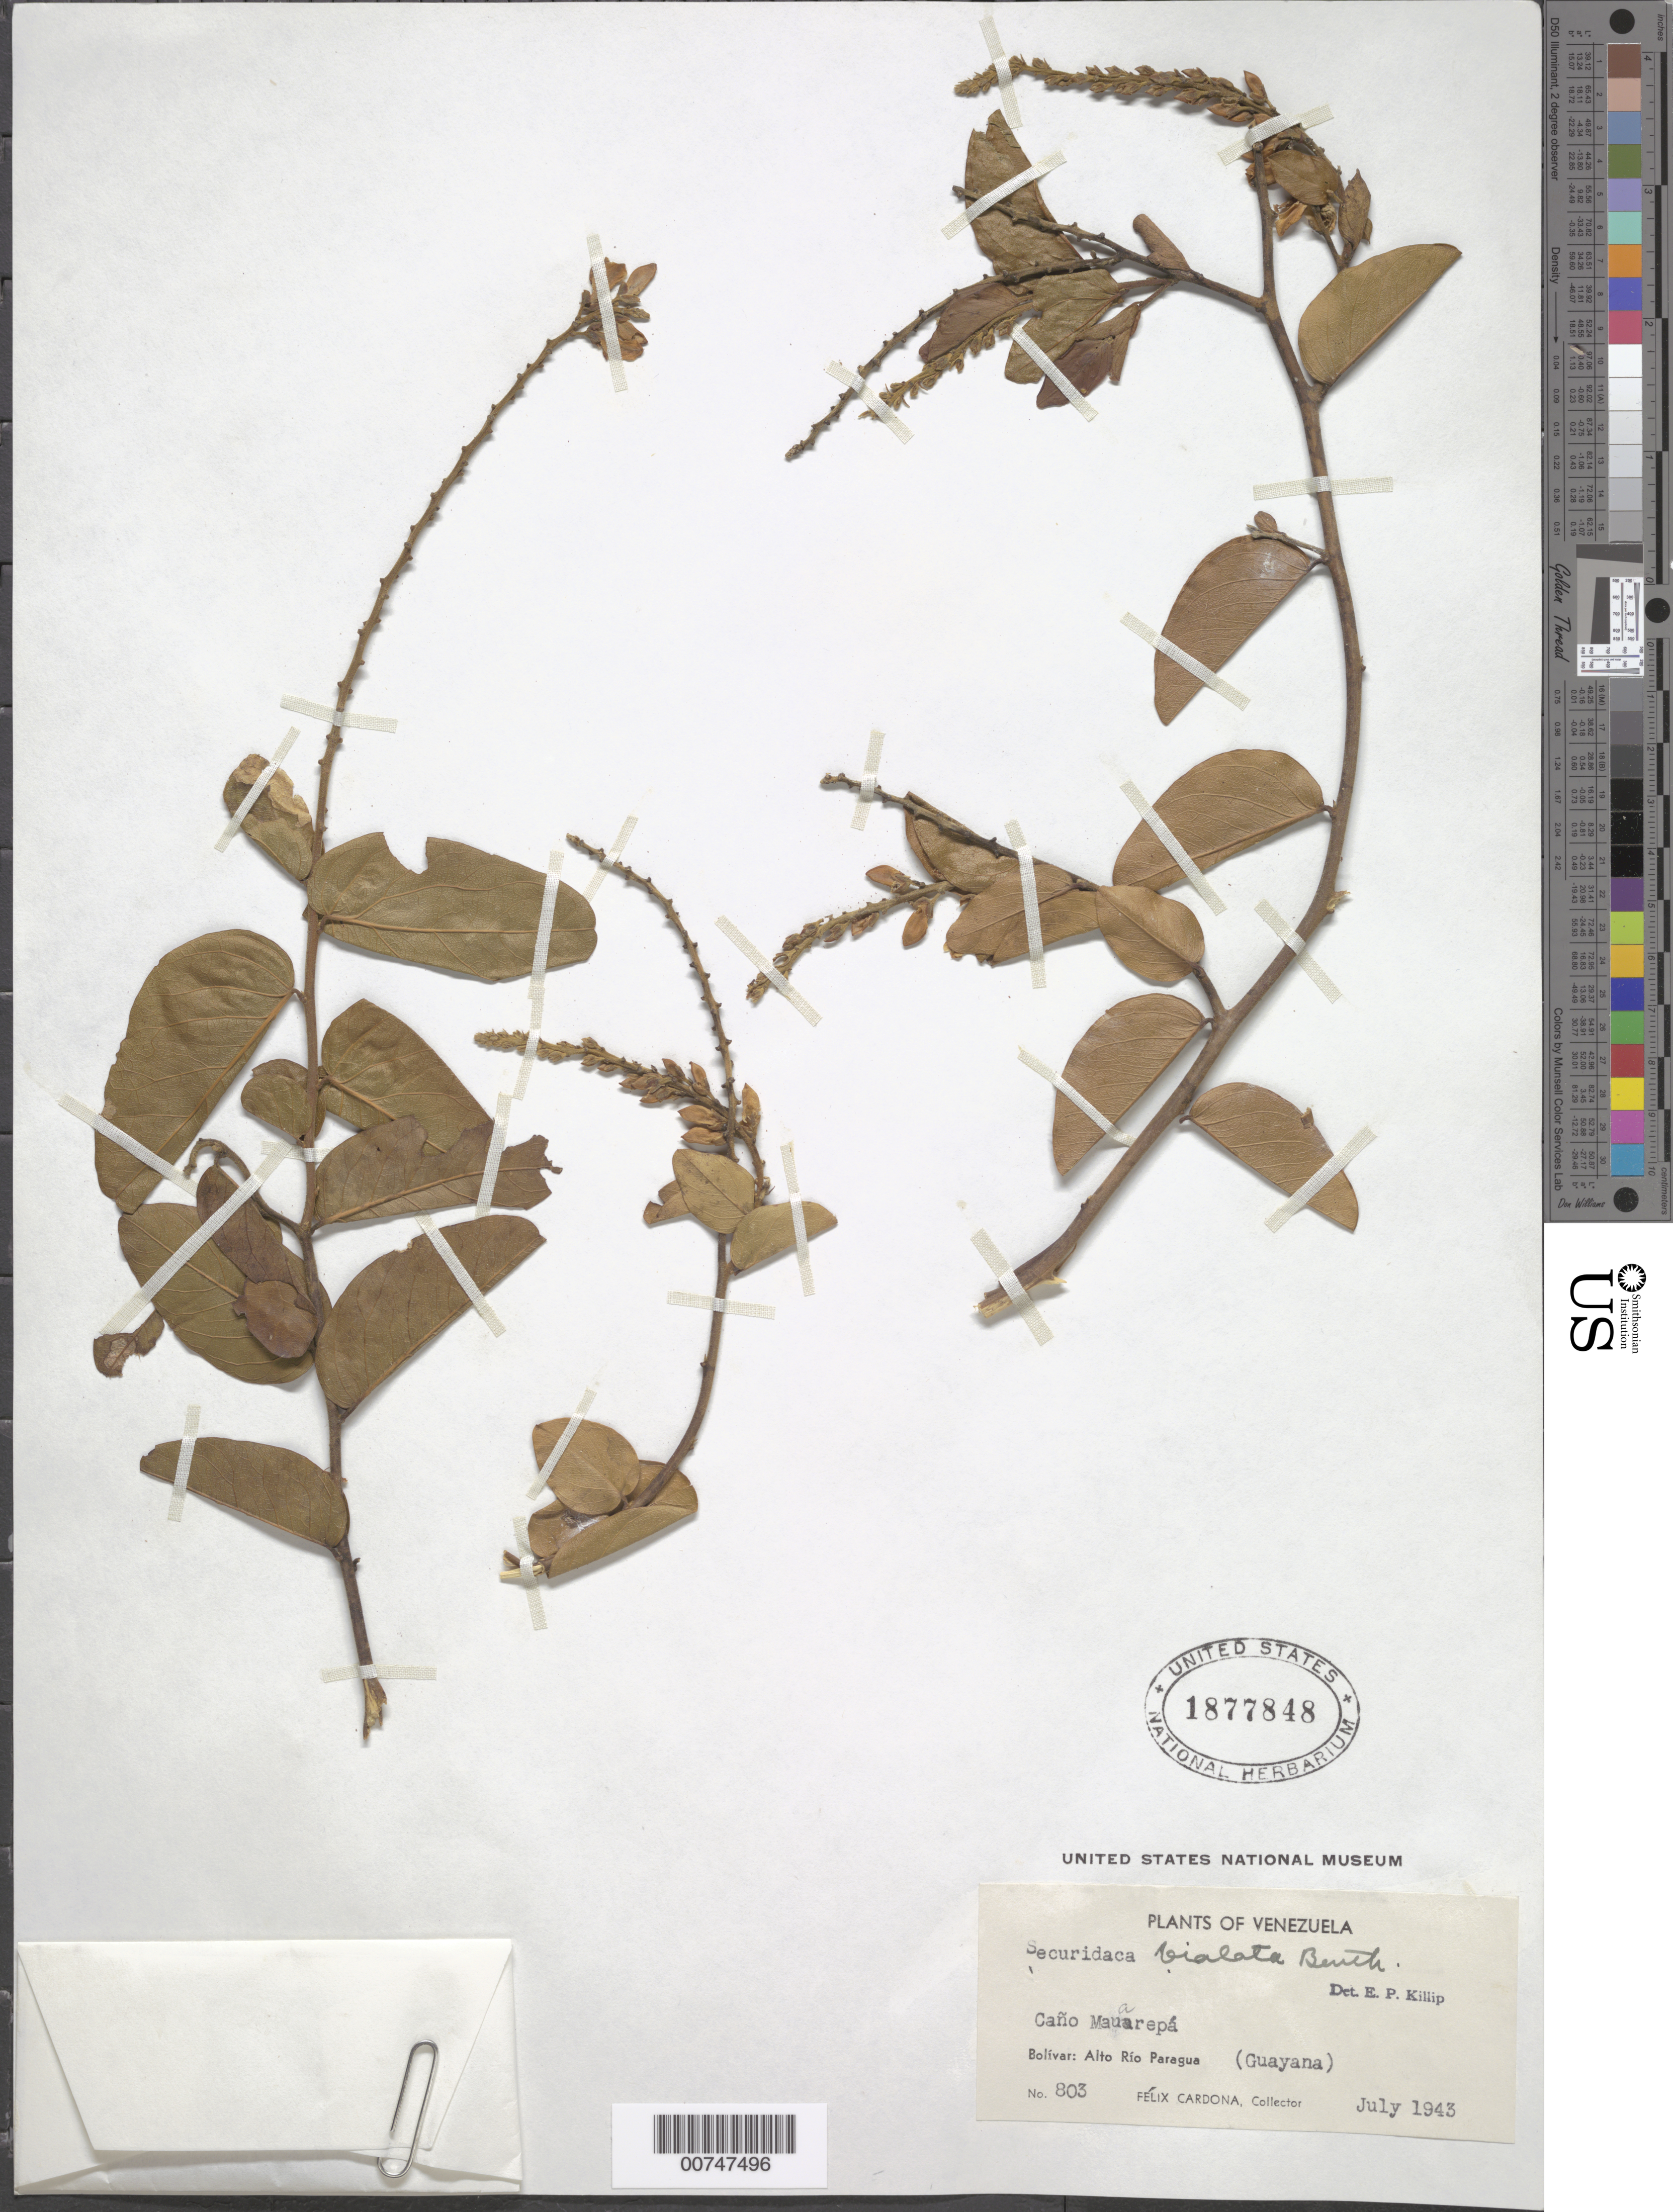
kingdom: Plantae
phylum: Tracheophyta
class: Magnoliopsida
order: Fabales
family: Polygalaceae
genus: Securidaca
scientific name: Securidaca bialata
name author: Benth.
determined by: Killip, Ellsworth P.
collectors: F. Cardona Puig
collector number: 803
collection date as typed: Jul-43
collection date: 1943-07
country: Venezuela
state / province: Bolívar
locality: Alto Río Paragua, Caño Maurepá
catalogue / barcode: US 1877848